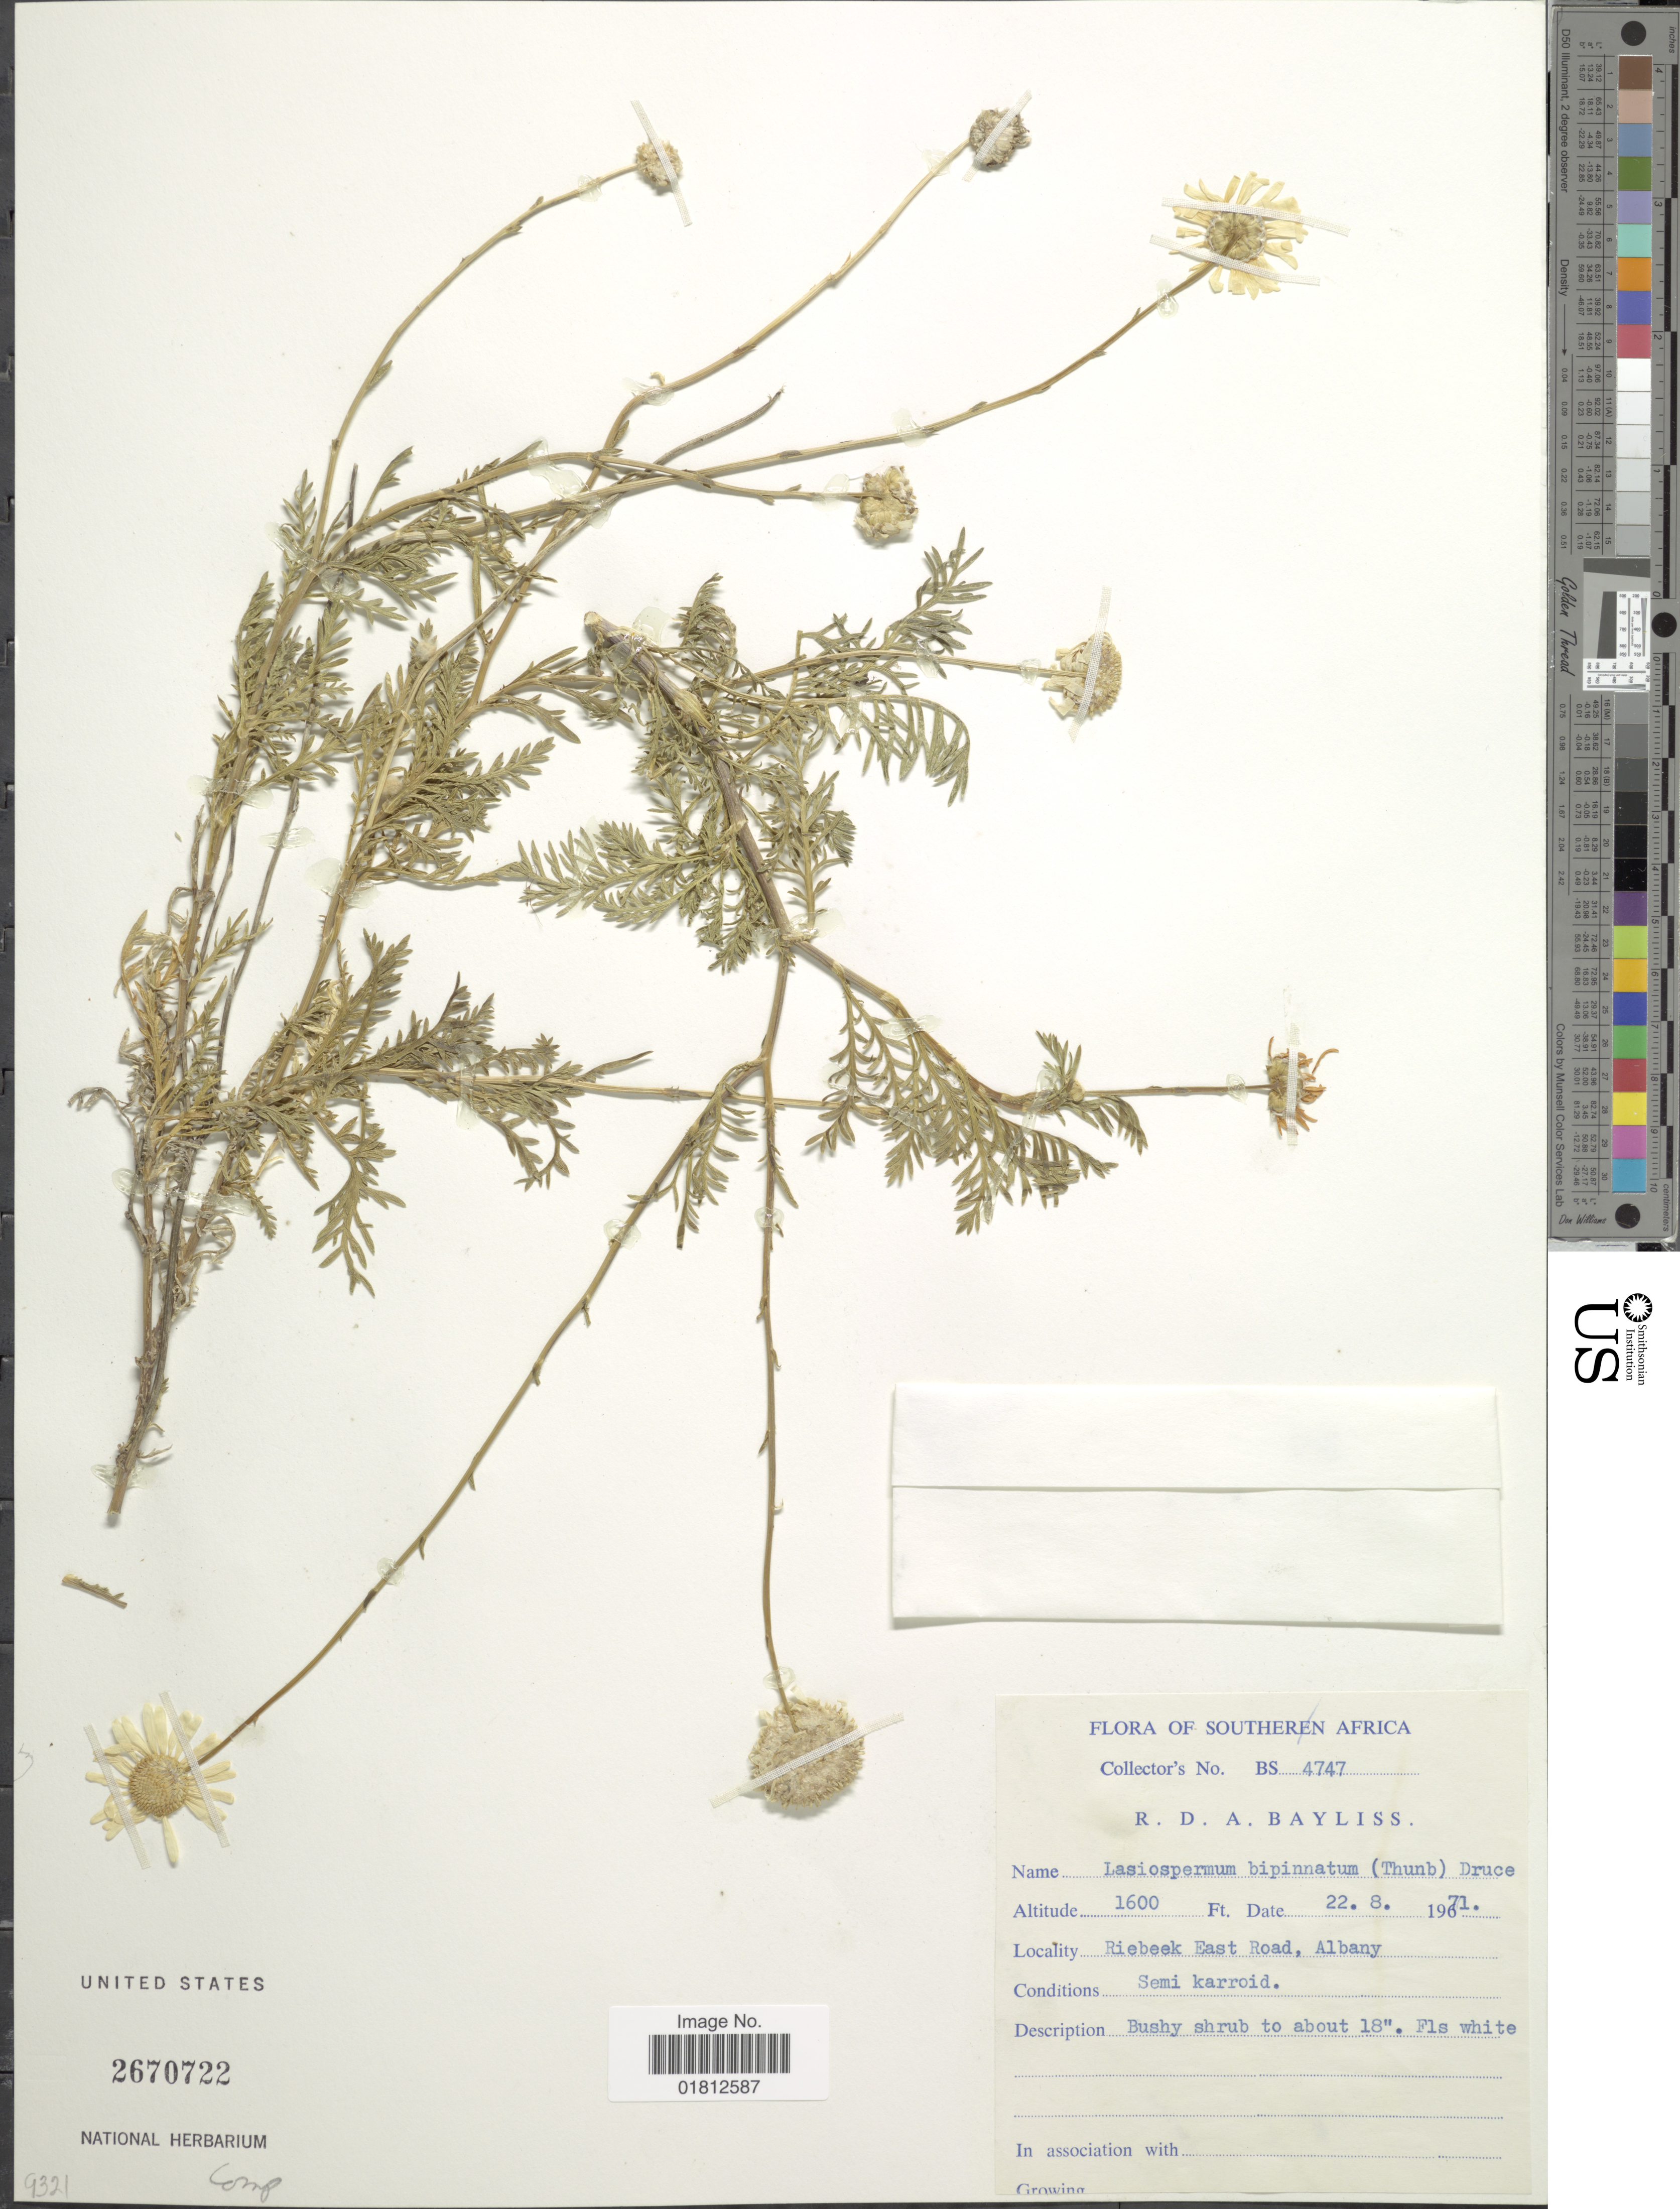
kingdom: Plantae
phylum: Tracheophyta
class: Magnoliopsida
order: Asterales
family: Asteraceae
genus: Lasiospermum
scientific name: Lasiospermum bipinnatum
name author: (Thunb.) Druce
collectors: R. Bayliss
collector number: BS4747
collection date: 1971-08-22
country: South Africa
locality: Riebeek East Road, Albany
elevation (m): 488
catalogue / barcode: US 2670722